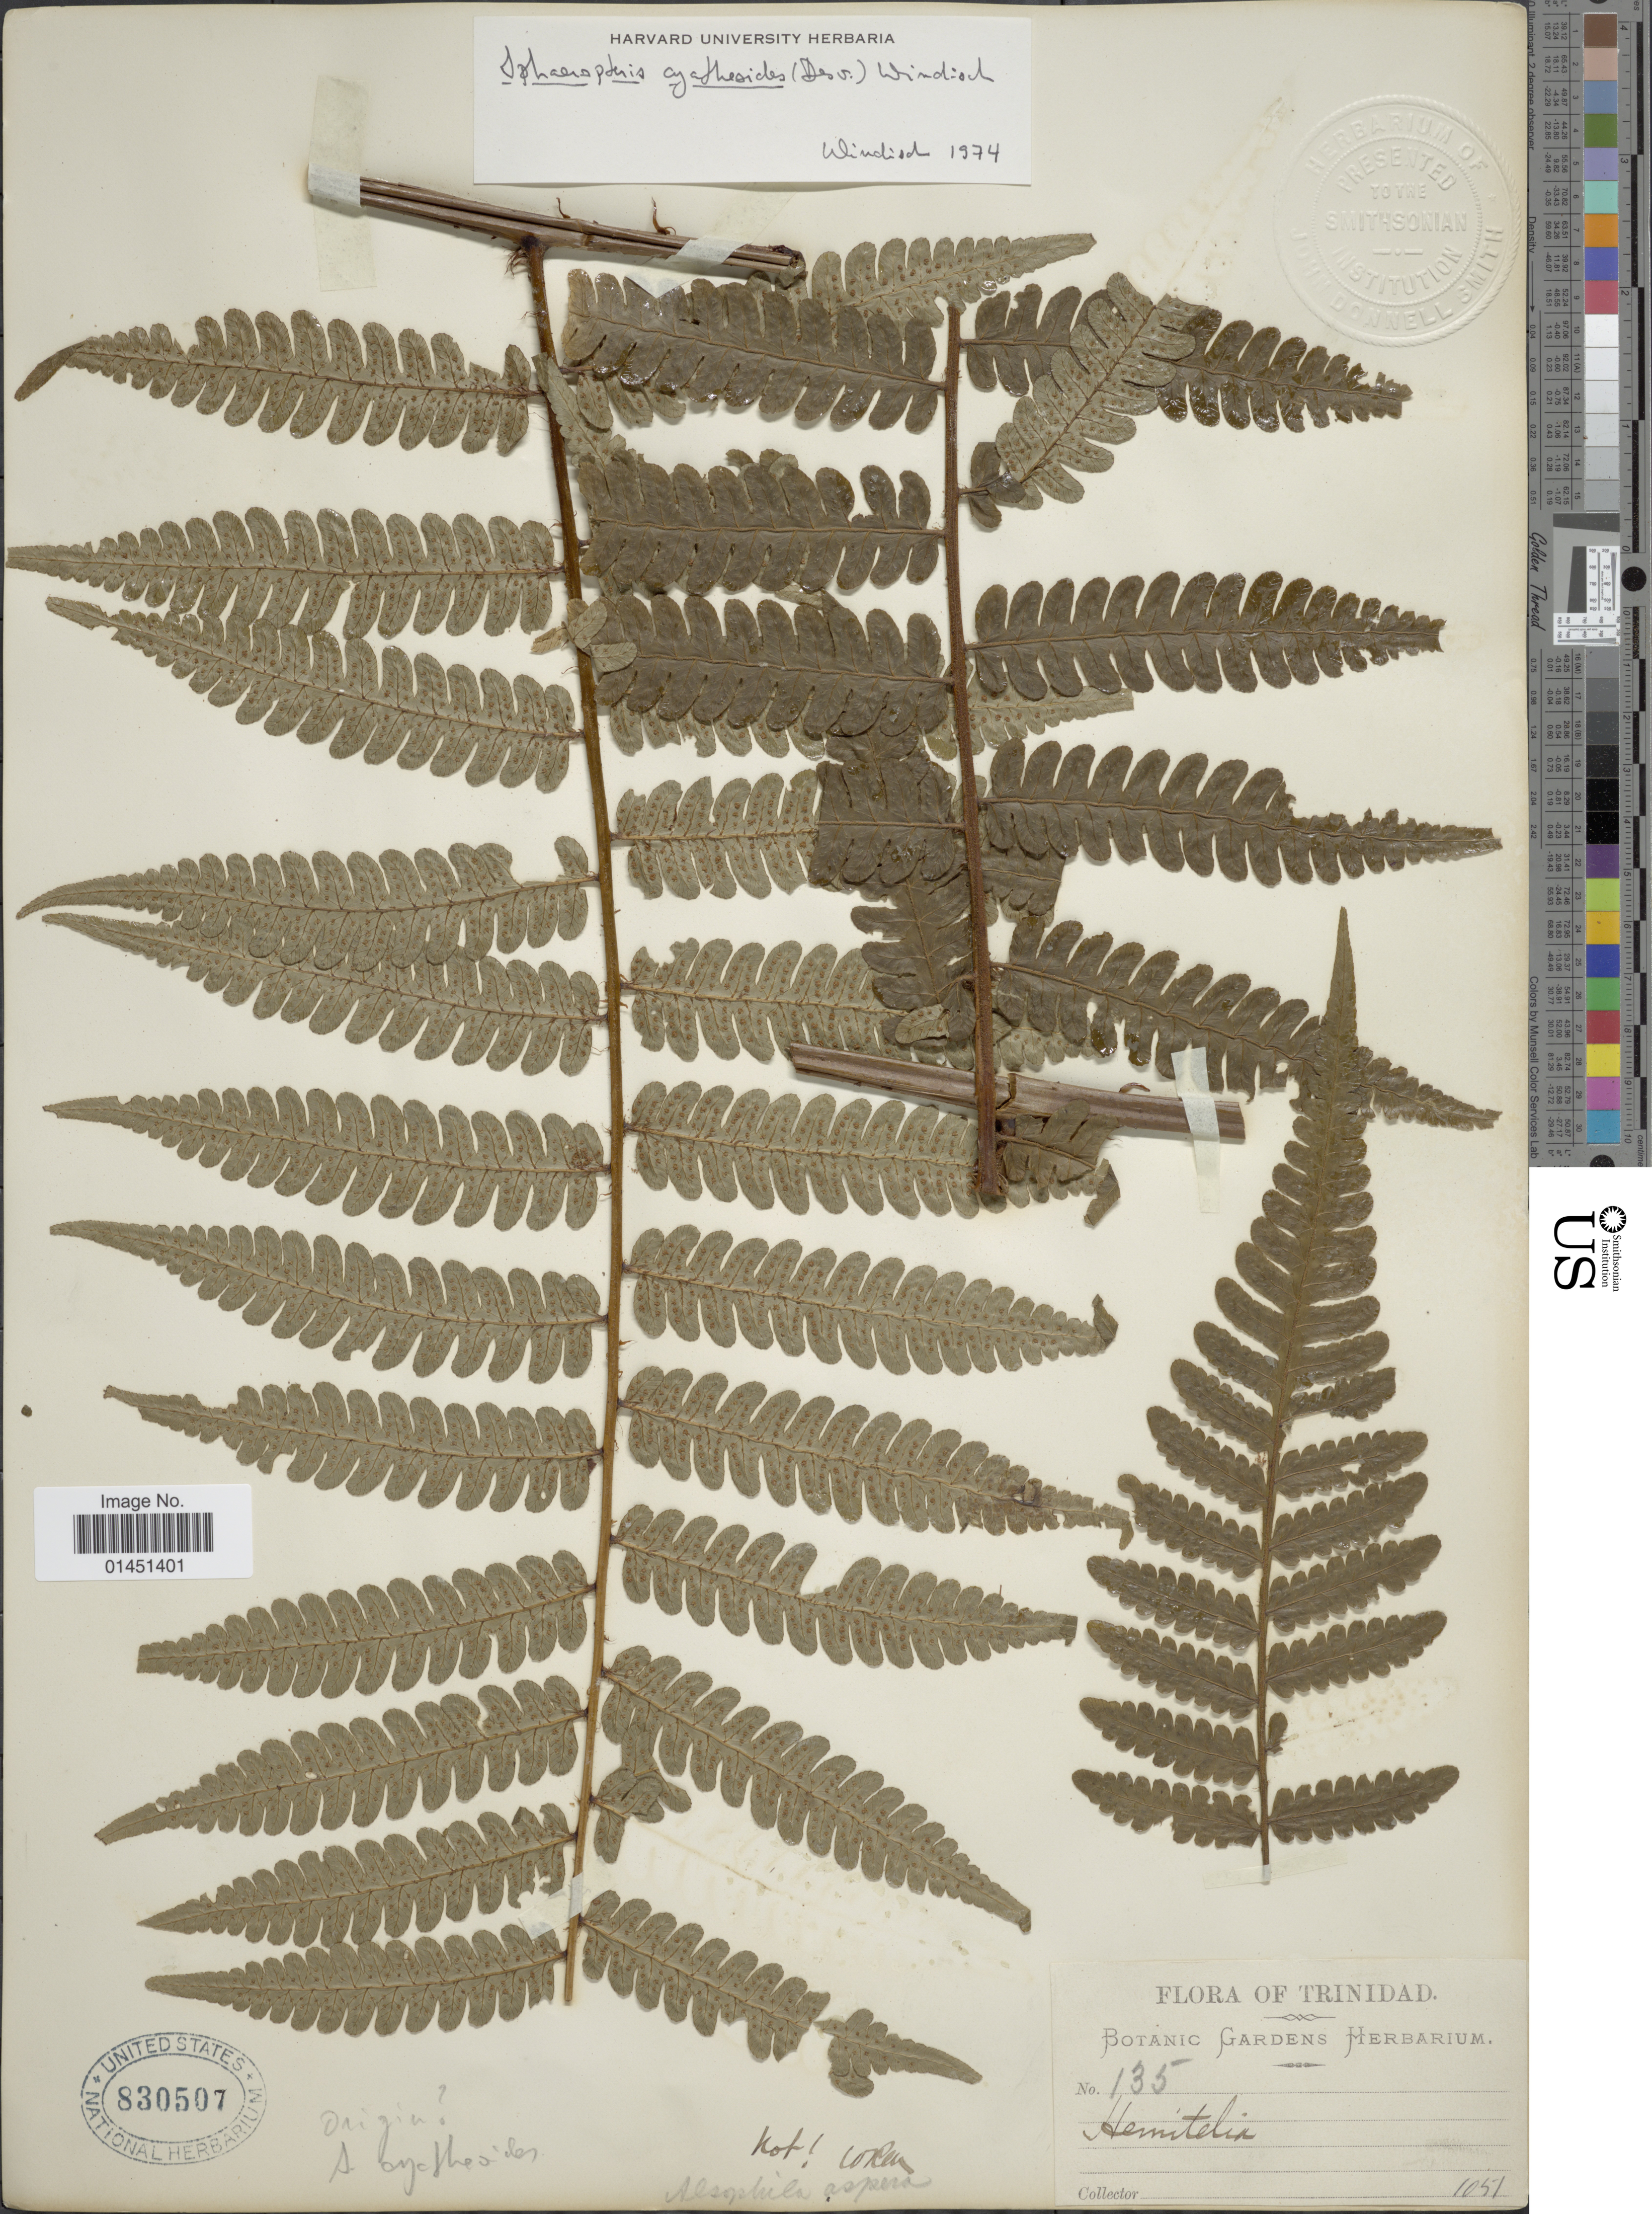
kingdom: Plantae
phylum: Tracheophyta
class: Polypodiopsida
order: Cyatheales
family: Cyatheaceae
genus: Cyathea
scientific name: Cyathea cyatheoides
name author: (Desv.) K.U. Kramer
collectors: ex herb. Botanic Gardens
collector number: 135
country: Trinidad and Tobago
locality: Trinidad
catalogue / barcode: US 830507